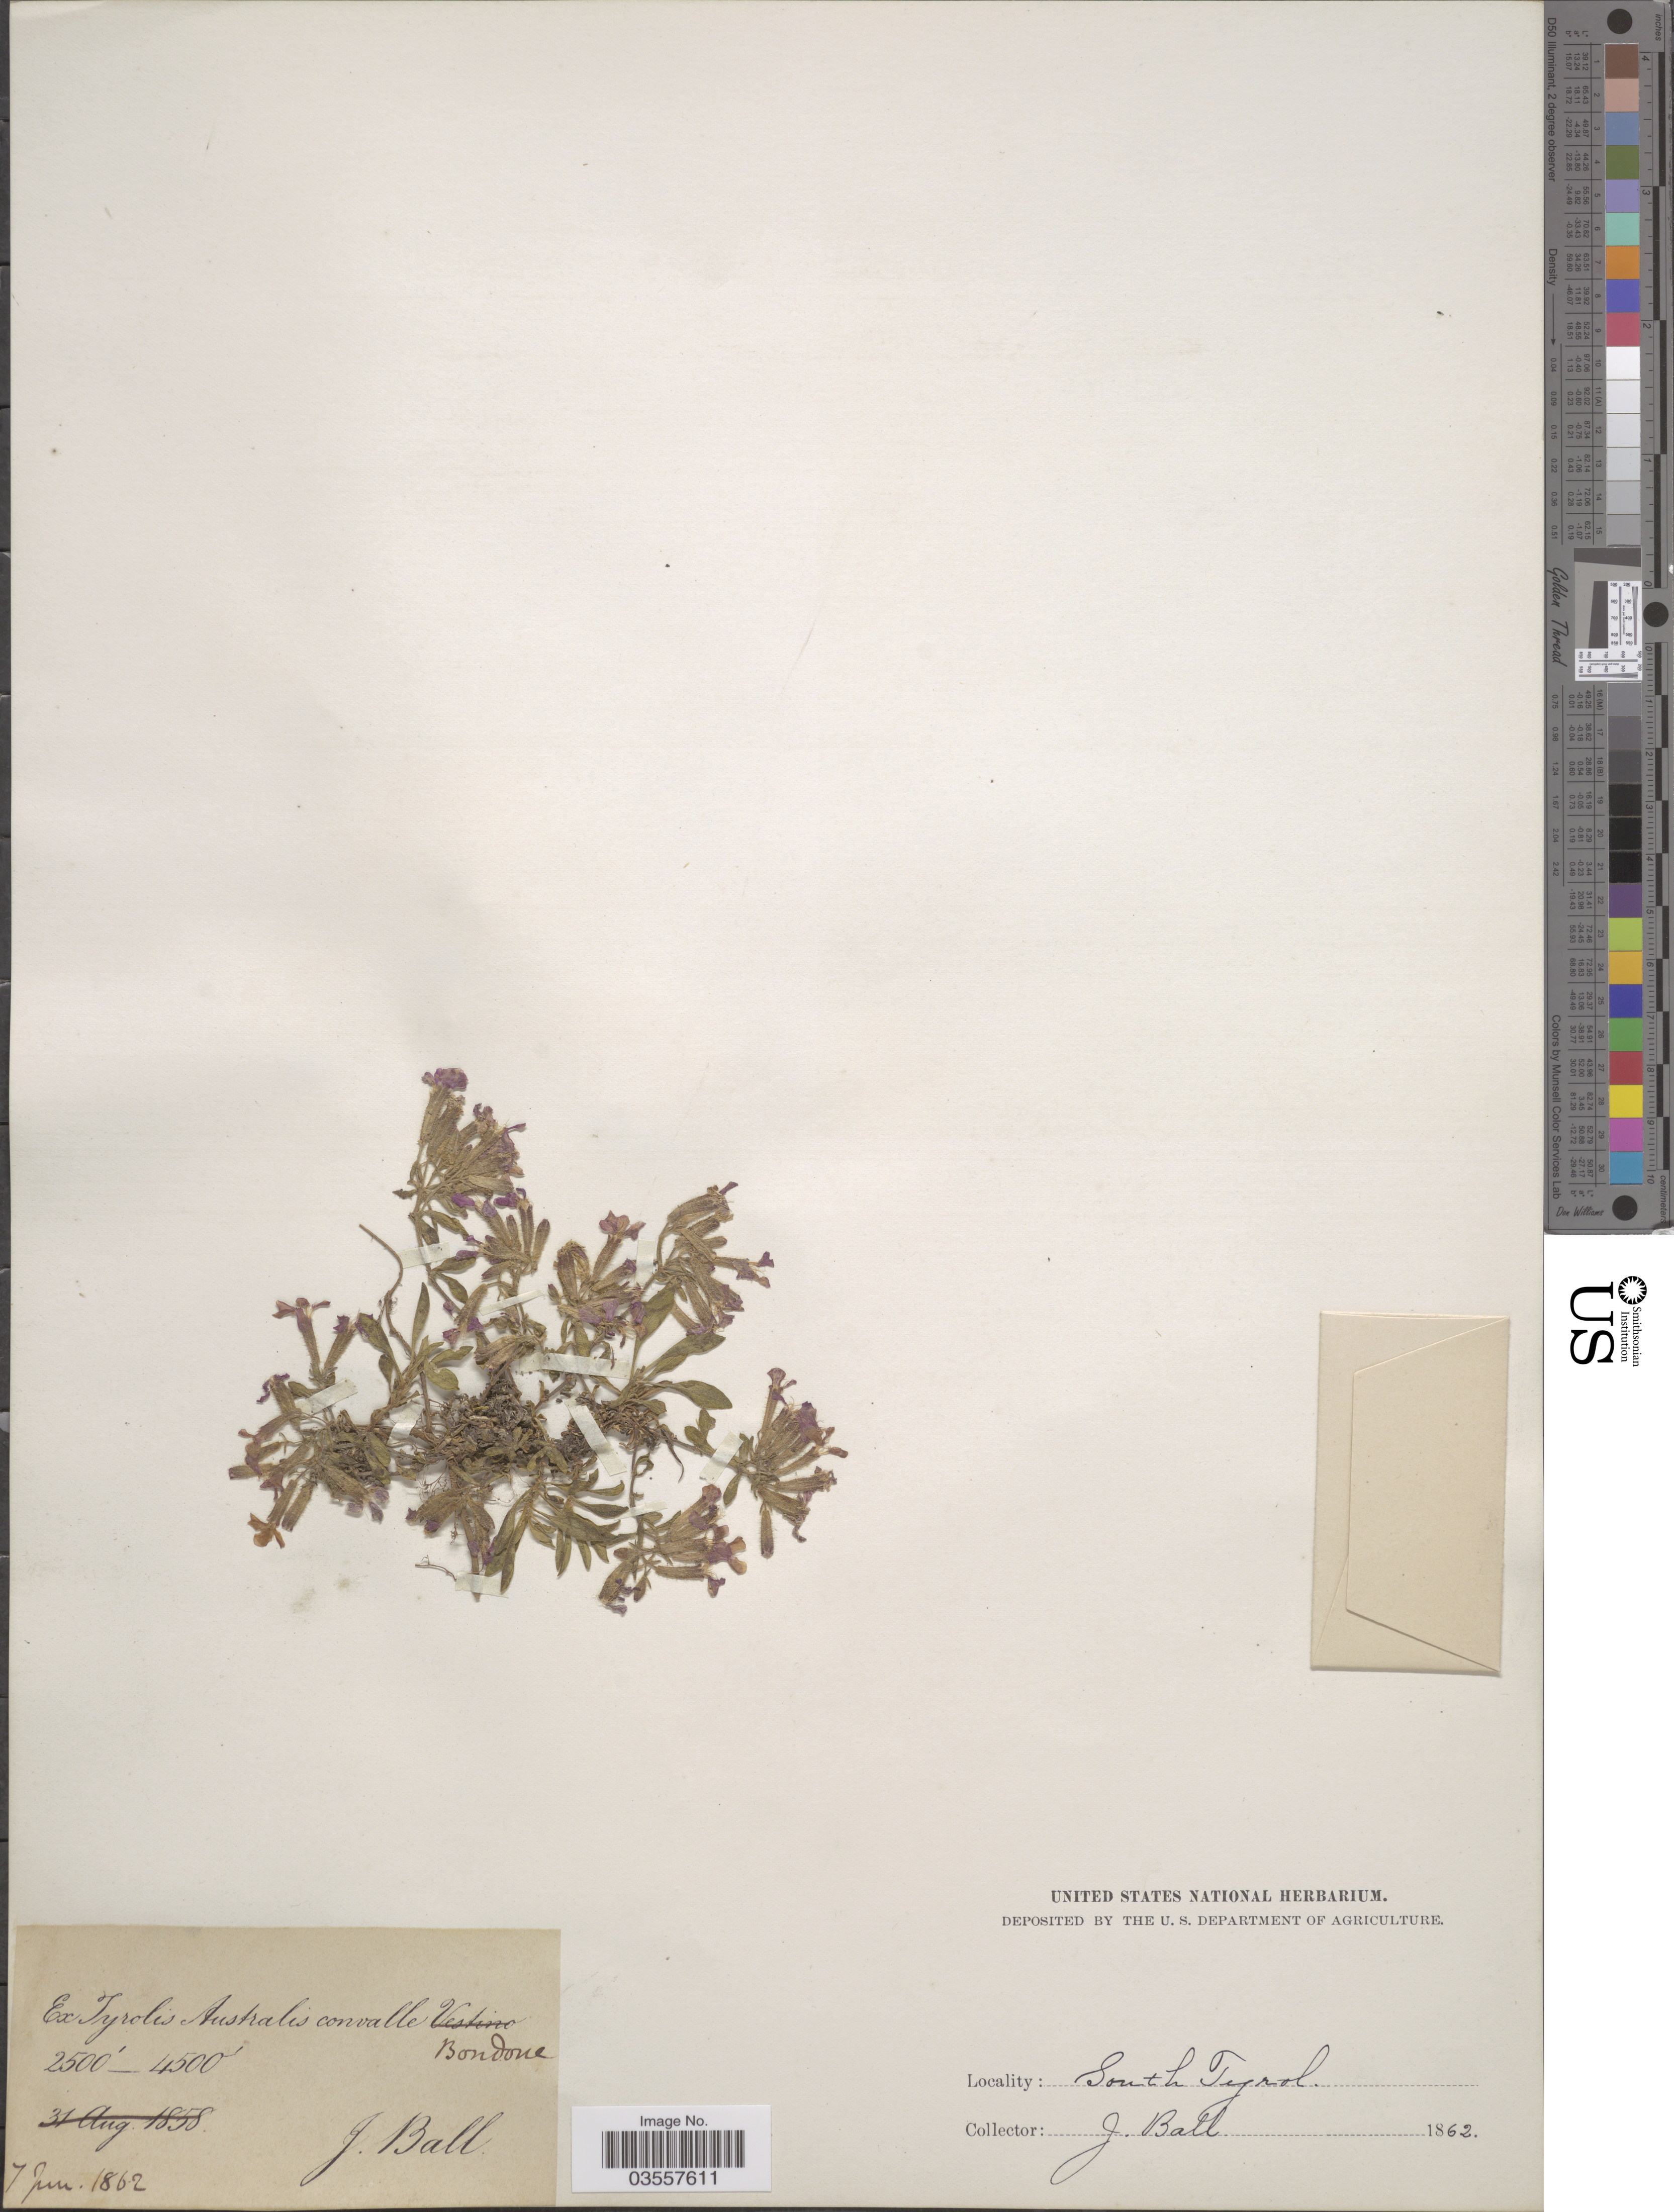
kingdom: Plantae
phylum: Tracheophyta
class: Magnoliopsida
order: Caryophyllales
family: Caryophyllaceae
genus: Saponaria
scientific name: Saponaria sp.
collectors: J. Ball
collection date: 1862-06-07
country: Italy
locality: South Tyrol. Ex Tyrolis Australis convalle Bondone.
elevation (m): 762